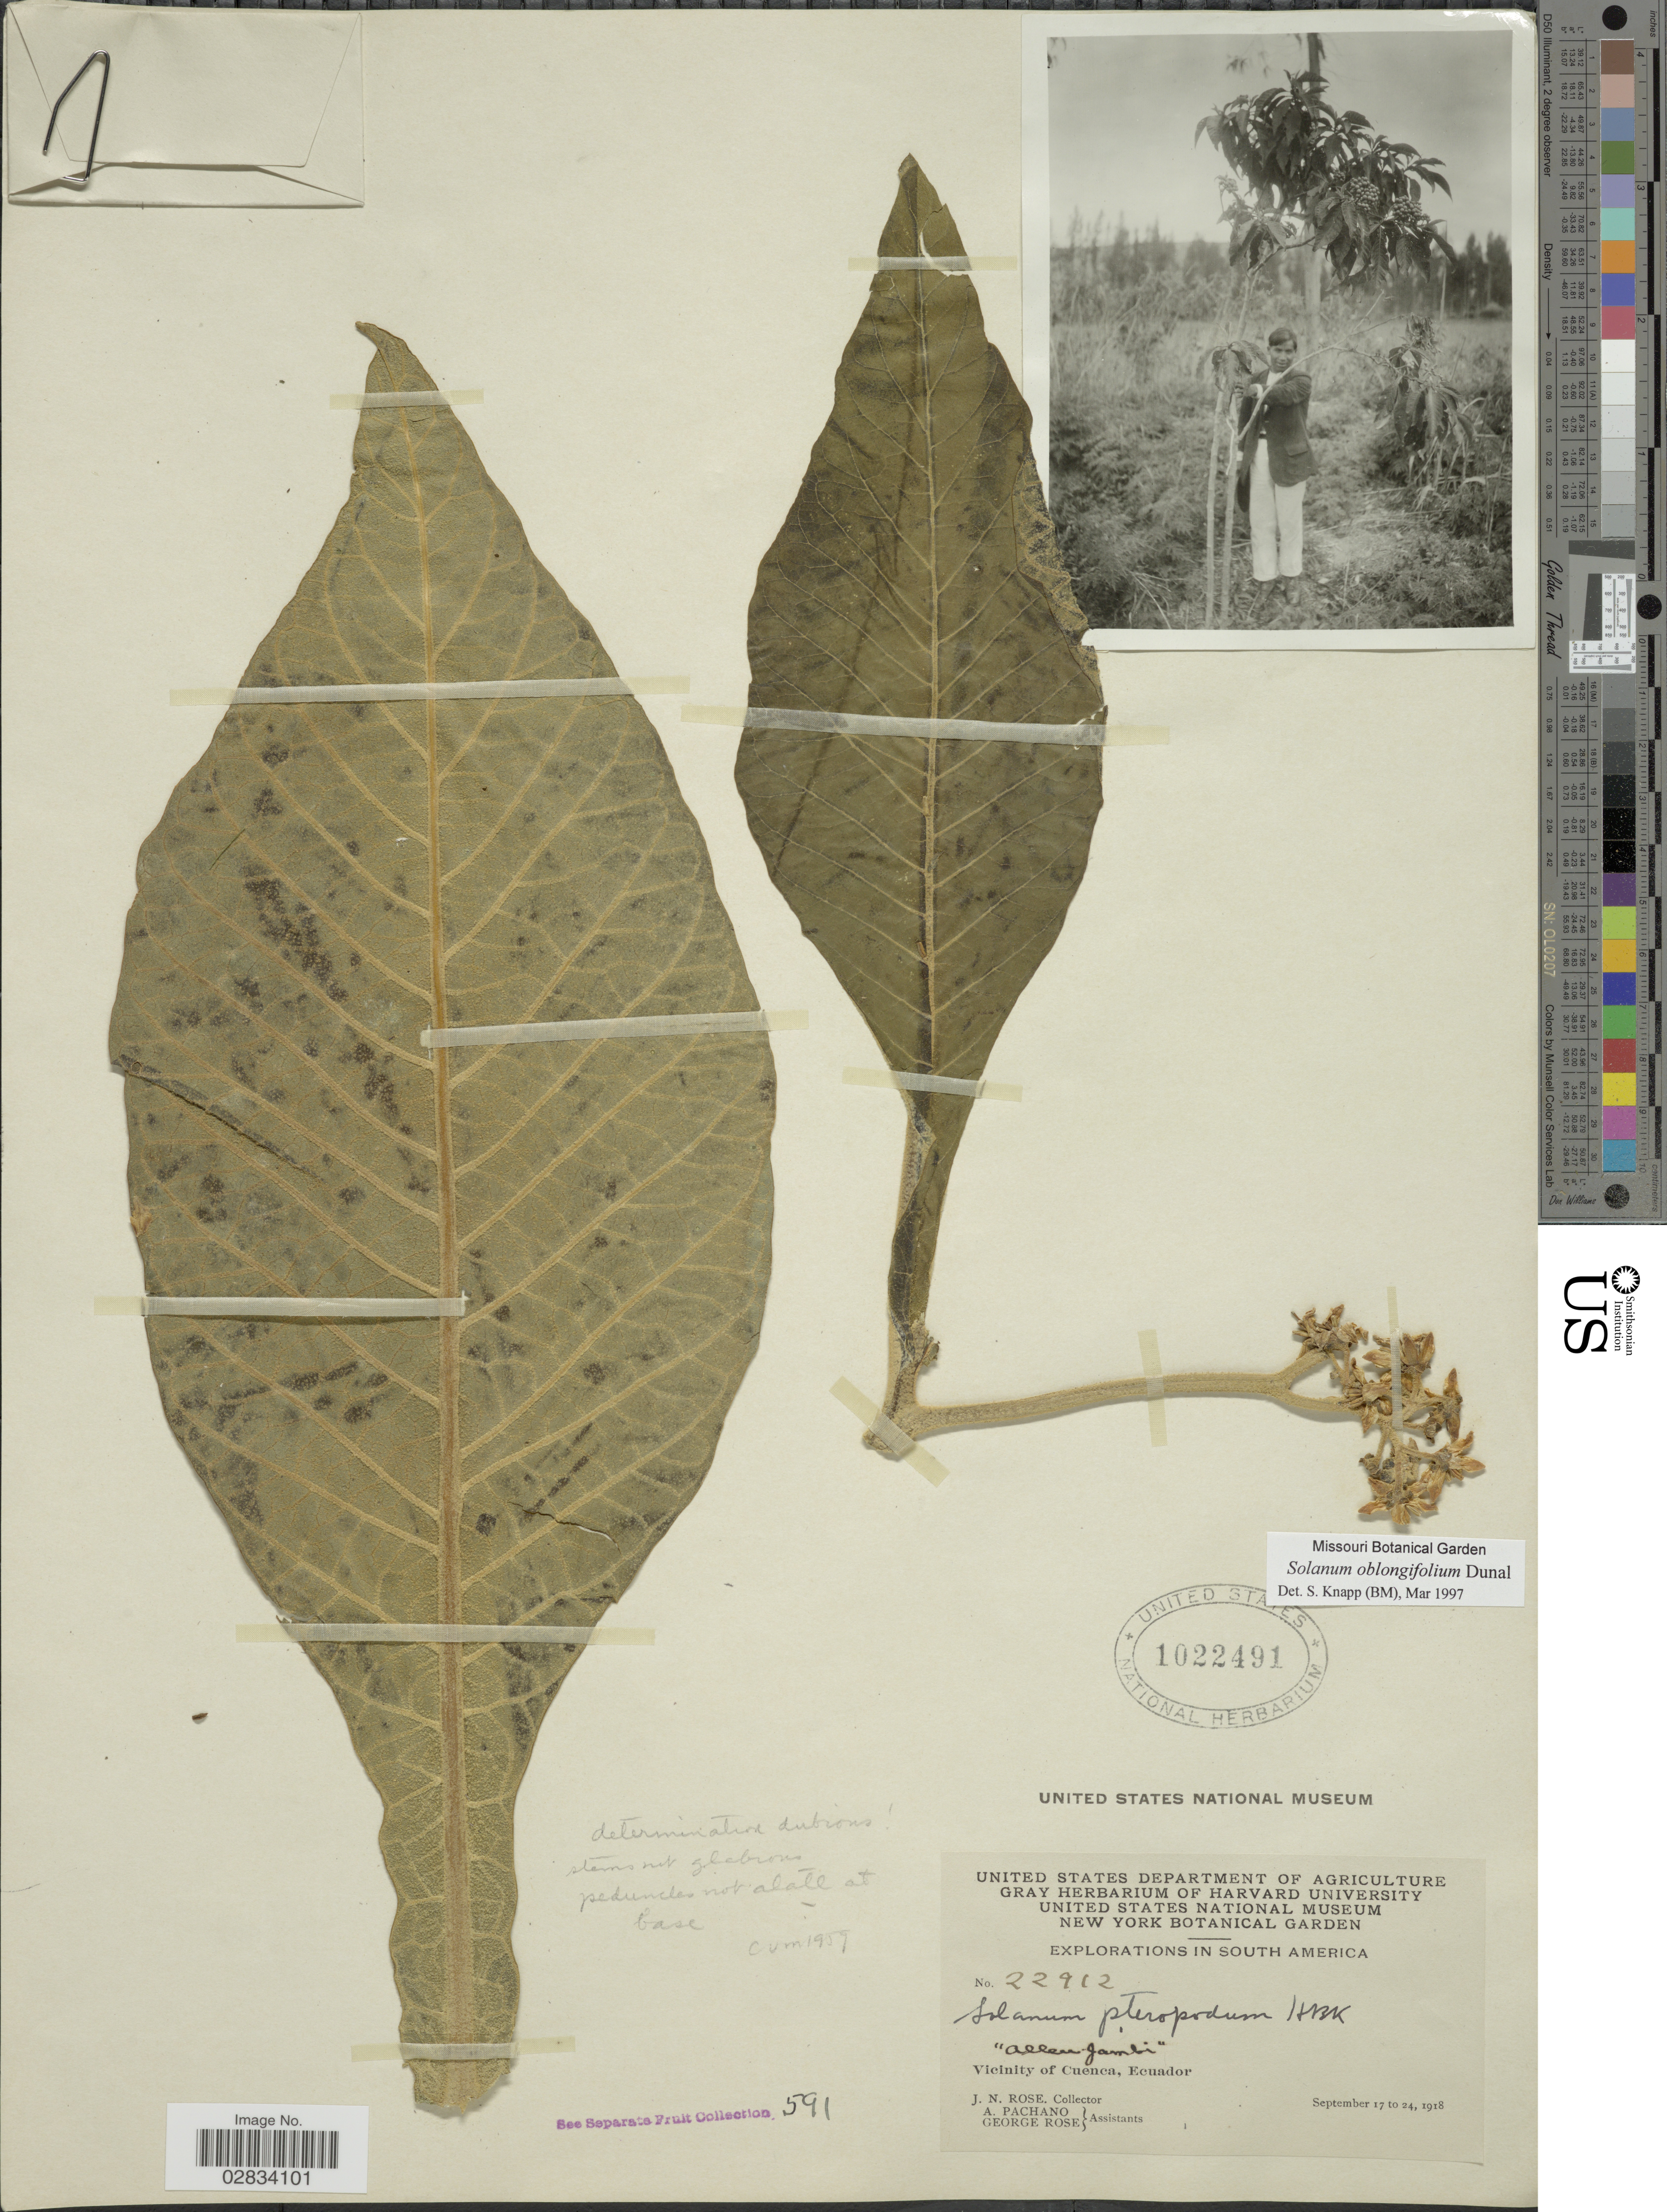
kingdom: Plantae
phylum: Tracheophyta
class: Magnoliopsida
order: Solanales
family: Solanaceae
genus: Solanum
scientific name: Solanum oblongifolium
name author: Duval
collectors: J. N. Rose, A. Pachano & G. Rose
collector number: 22912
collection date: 1918-09-17/1918-09-24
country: Ecuador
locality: Vicinity of Cuenca.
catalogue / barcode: US 1022491